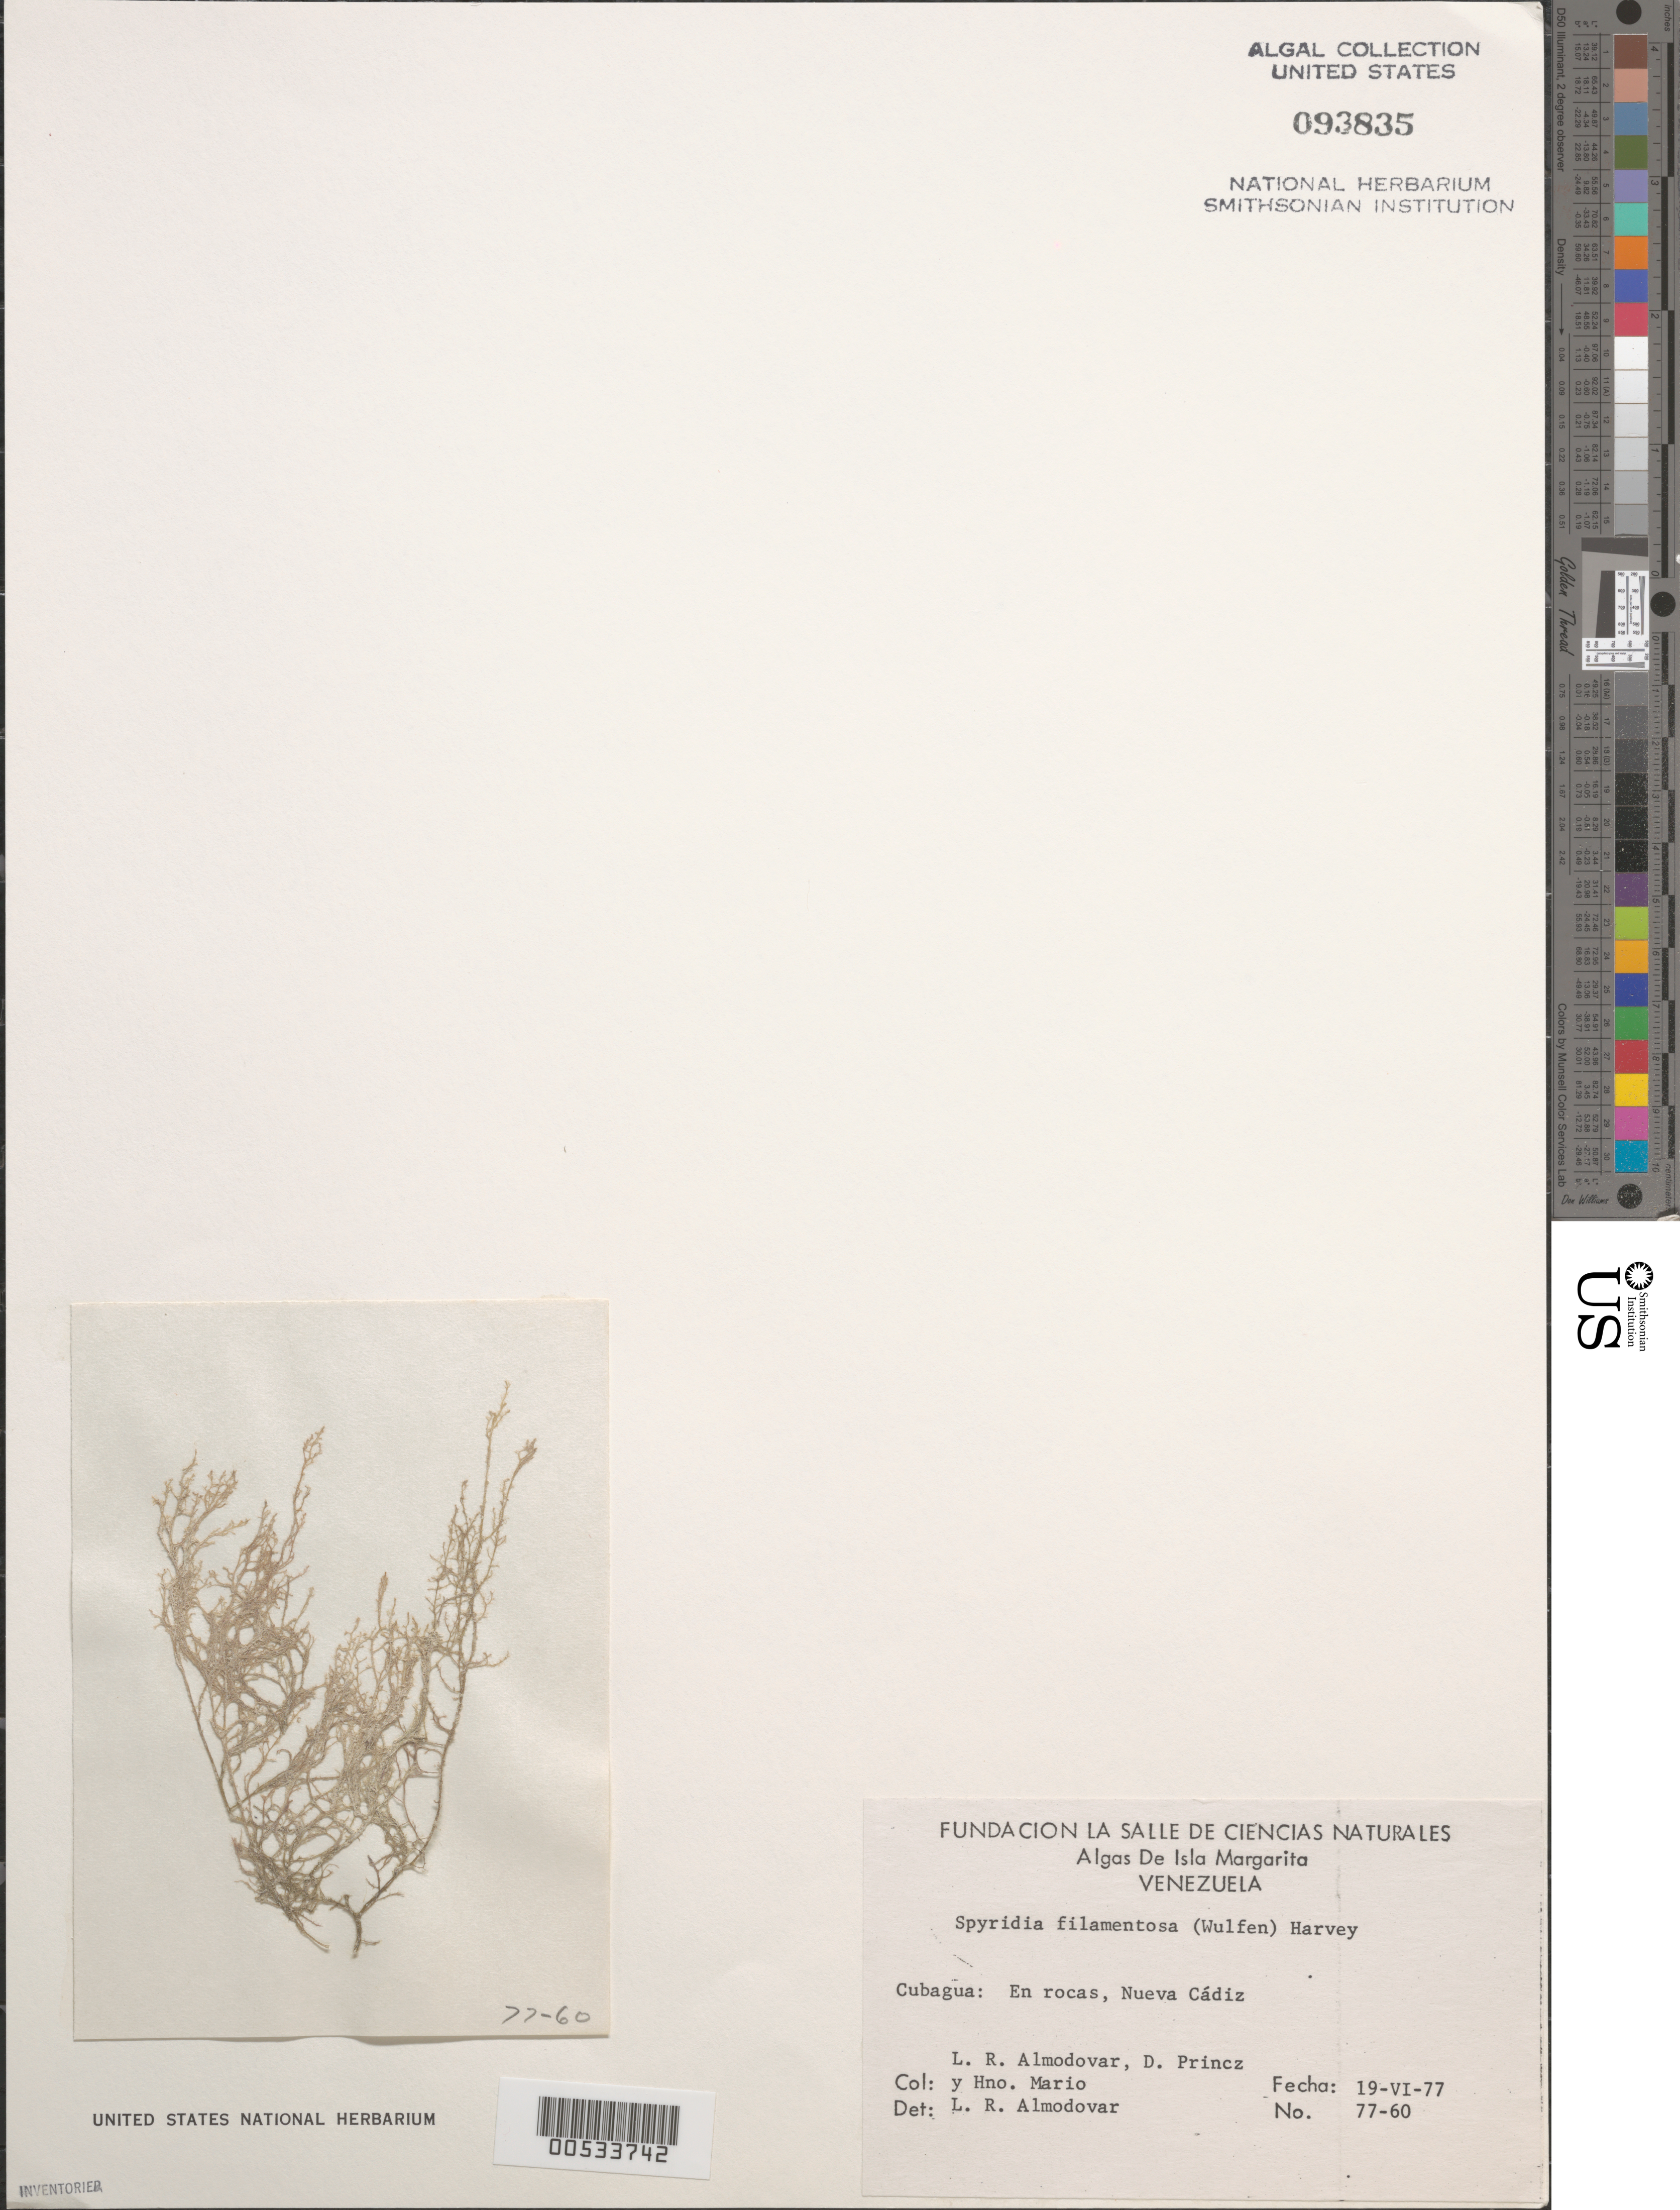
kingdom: Plantae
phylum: Rhodophyta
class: Florideophyceae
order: Ceramiales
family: Spyridiaceae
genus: Spyridia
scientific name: Spyridia filamentosa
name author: (Wulfen) Harv.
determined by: Almodovar, L. R.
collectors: L. Almodovar, D. Princz & H. Mario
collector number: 77-60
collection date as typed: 19 Jun 1977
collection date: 1977-06-19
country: Venezuela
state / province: Nueva Esparta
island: Cubagua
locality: Nueva Cadiz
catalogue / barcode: US 93835